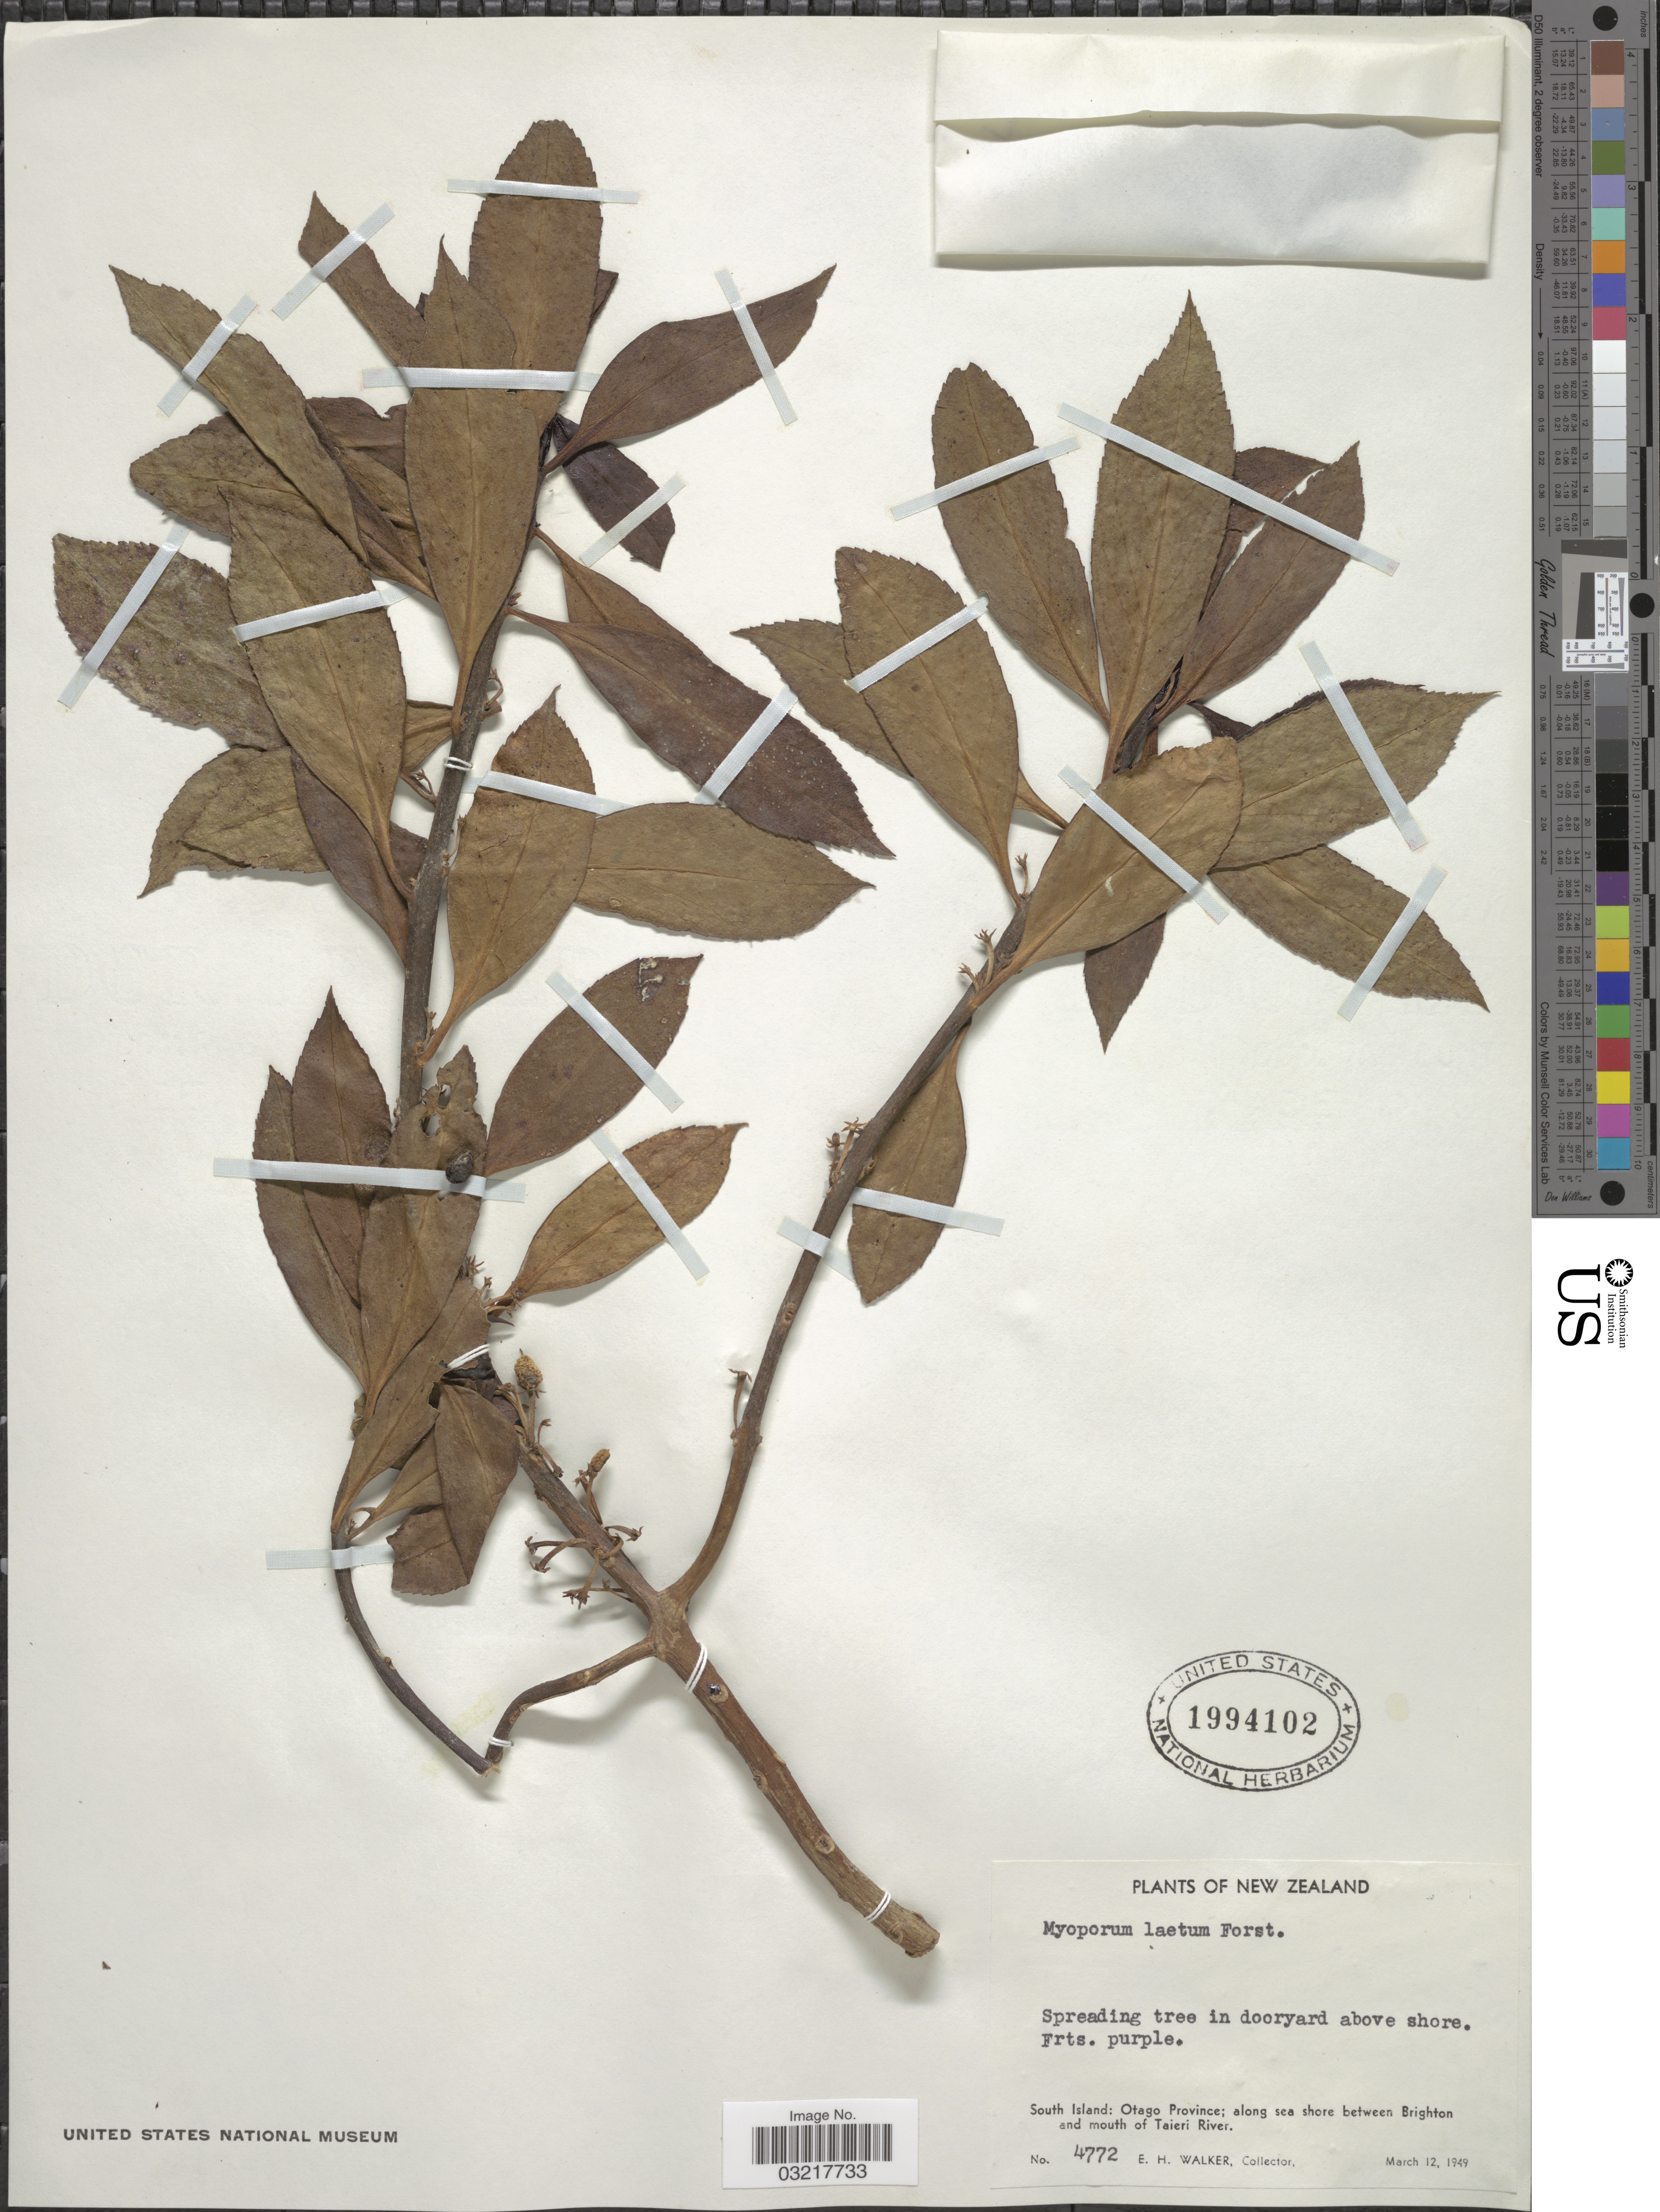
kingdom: Plantae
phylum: Tracheophyta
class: Magnoliopsida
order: Lamiales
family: Scrophulariaceae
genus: Myoporum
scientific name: Myoporum laetum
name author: G. Forst.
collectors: E. H. Walker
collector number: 4772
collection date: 1949-03-12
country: New Zealand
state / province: Otago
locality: South Island: along sea shore between Brighton and mouth of Taieri River.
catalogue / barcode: US 1994102